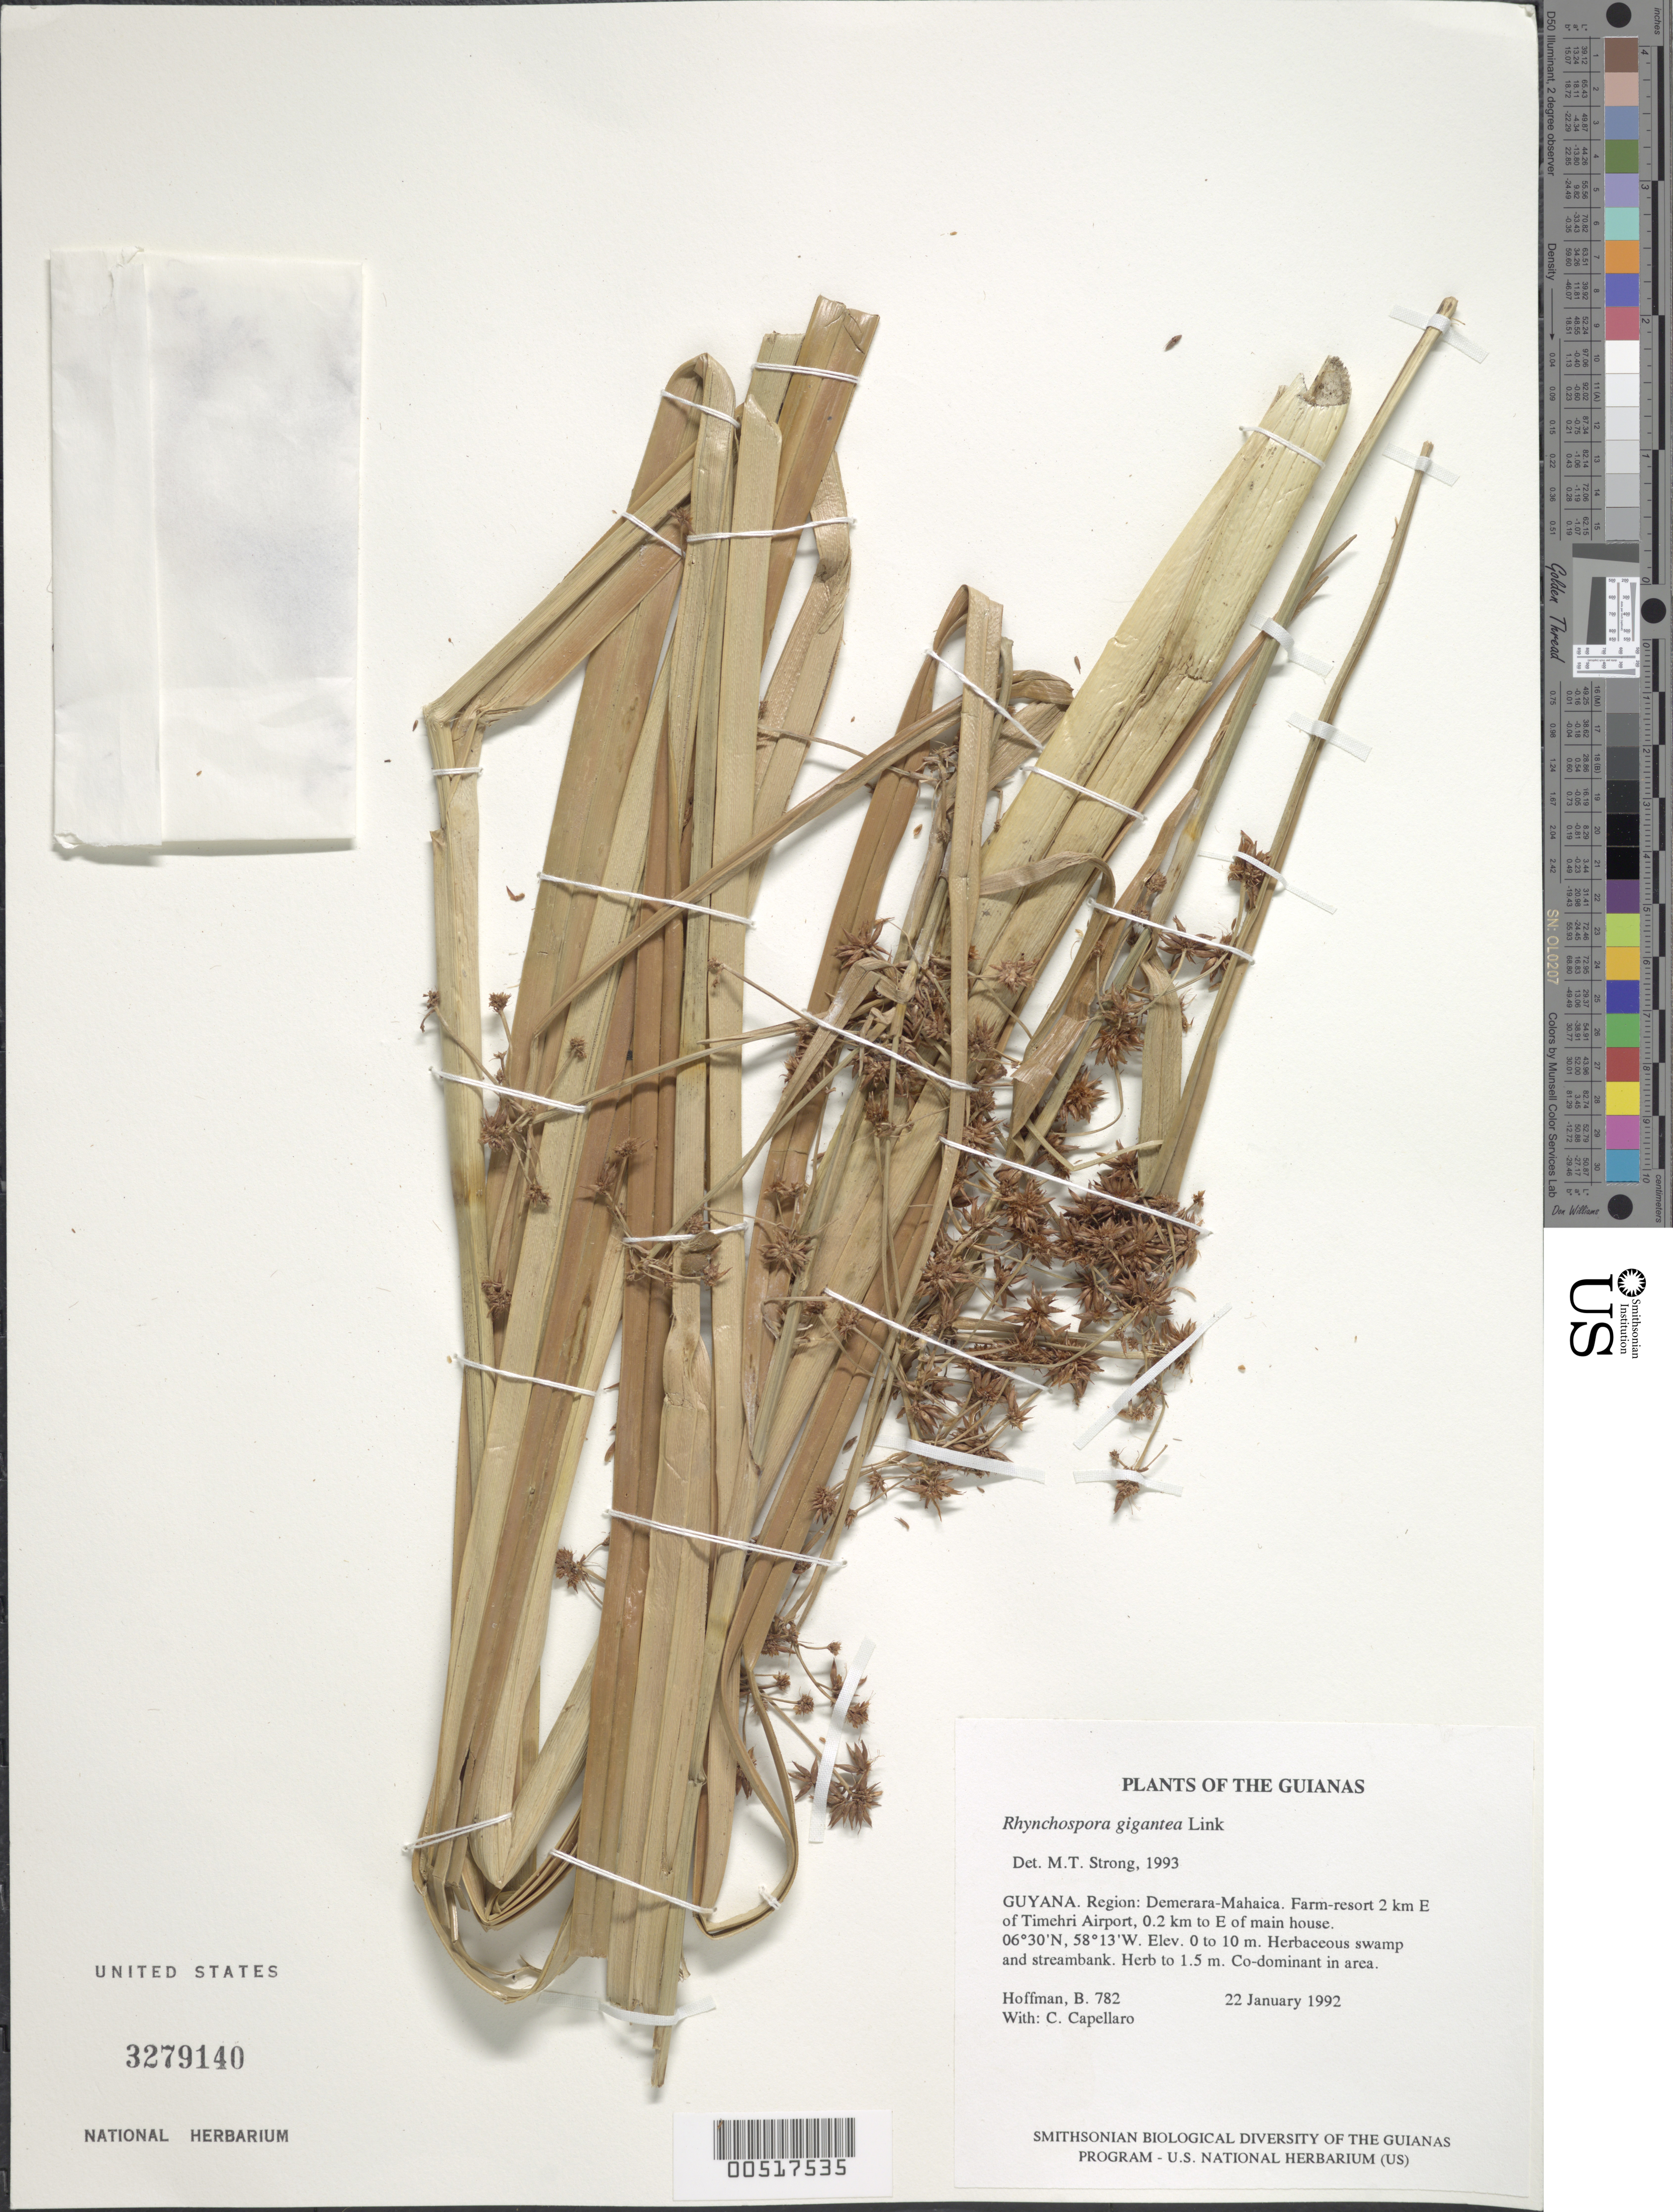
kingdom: Plantae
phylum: Tracheophyta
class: Liliopsida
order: Poales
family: Cyperaceae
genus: Rhynchospora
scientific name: Rhynchospora gigantea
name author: Link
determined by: Strong, M. T., (US), Smithsonian Institution - National Museum of Natural History (UNITED STATES)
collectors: B. Hoffman & C. Capellaro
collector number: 782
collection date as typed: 22 January 1992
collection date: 1992-01-22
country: Guyana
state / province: Demerara-Mahaica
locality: Farm-resort 2 km E of Timehri Airport, 0.2 km to E of main house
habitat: Herbaceous swamp and streambank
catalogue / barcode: US 3279140